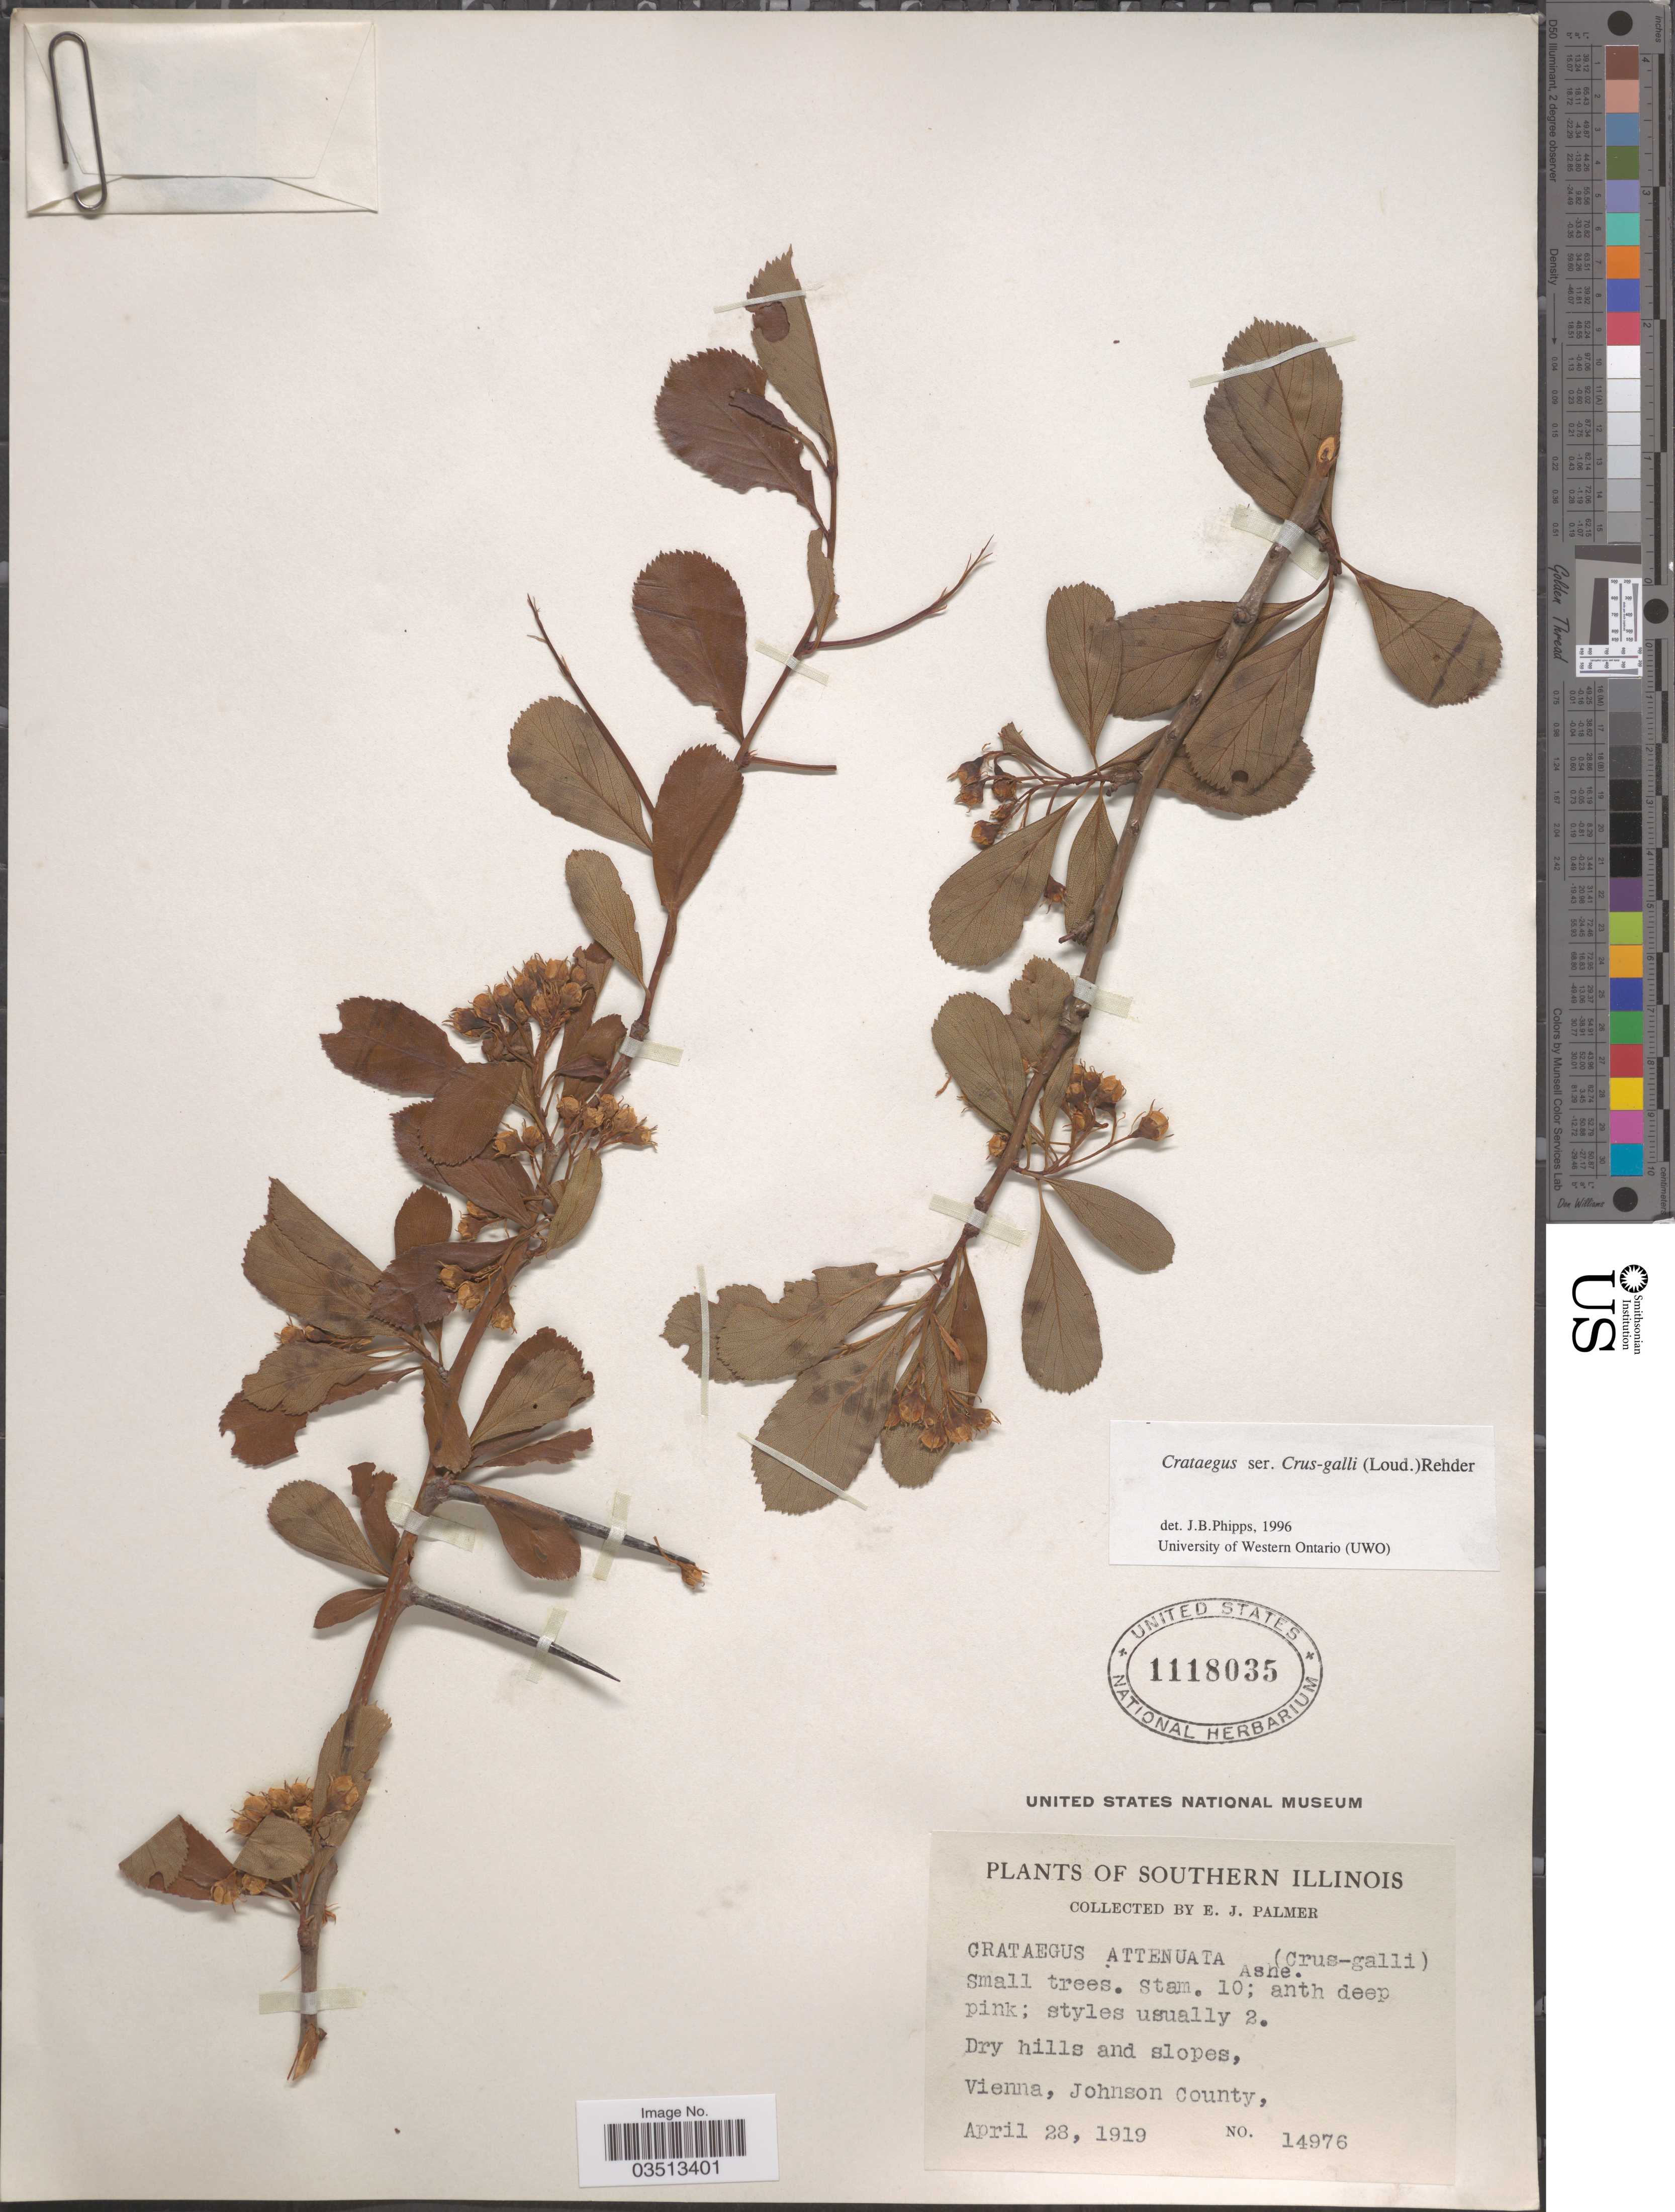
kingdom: Plantae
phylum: Tracheophyta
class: Magnoliopsida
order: Rosales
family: Rosaceae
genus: Crataegus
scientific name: Crataegus attenuata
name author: Ashe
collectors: E. J. Palmer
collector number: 14976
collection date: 1919-04-28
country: United States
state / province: Illinois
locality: Southern Illinois. Vienna, Johnson County.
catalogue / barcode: US 1118035